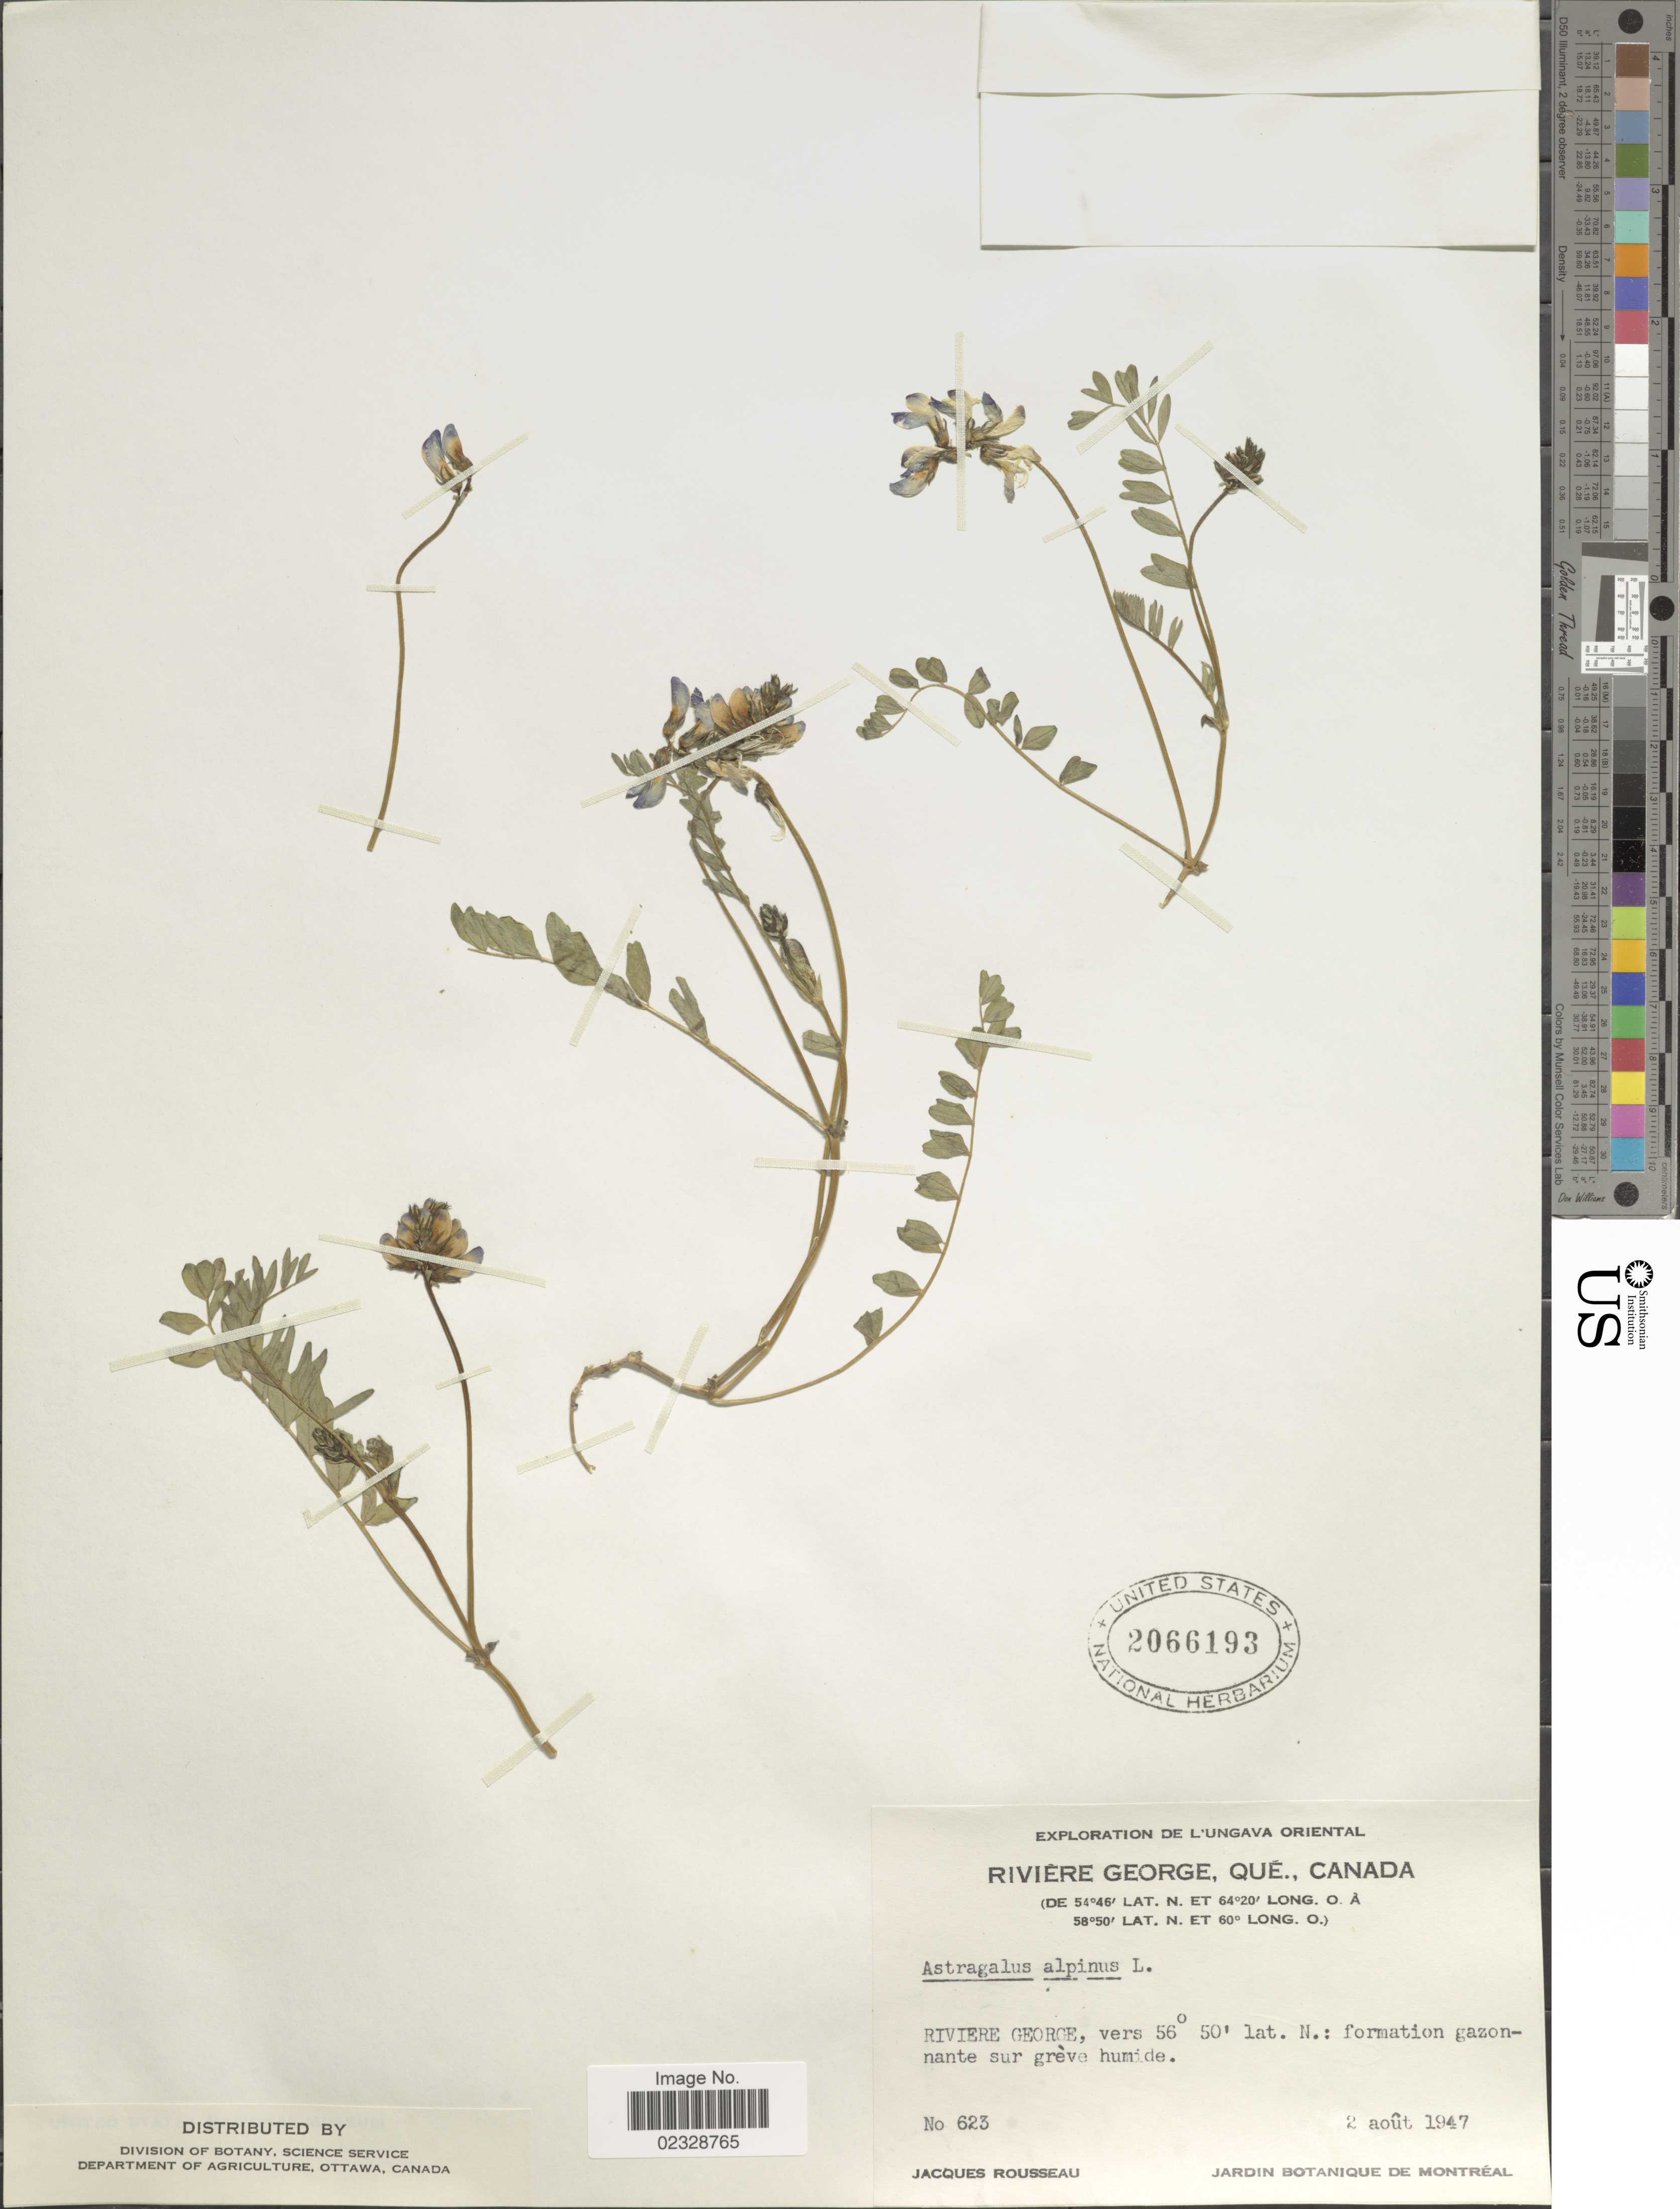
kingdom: Plantae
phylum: Tracheophyta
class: Magnoliopsida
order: Fabales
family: Fabaceae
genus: Astragalus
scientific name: Astragalus alpinus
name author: L.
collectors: J. Rousseau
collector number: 623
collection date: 1947-08-02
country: Canada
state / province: Quebec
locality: Riviere George, Que., Riviere George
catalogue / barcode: US 2066193